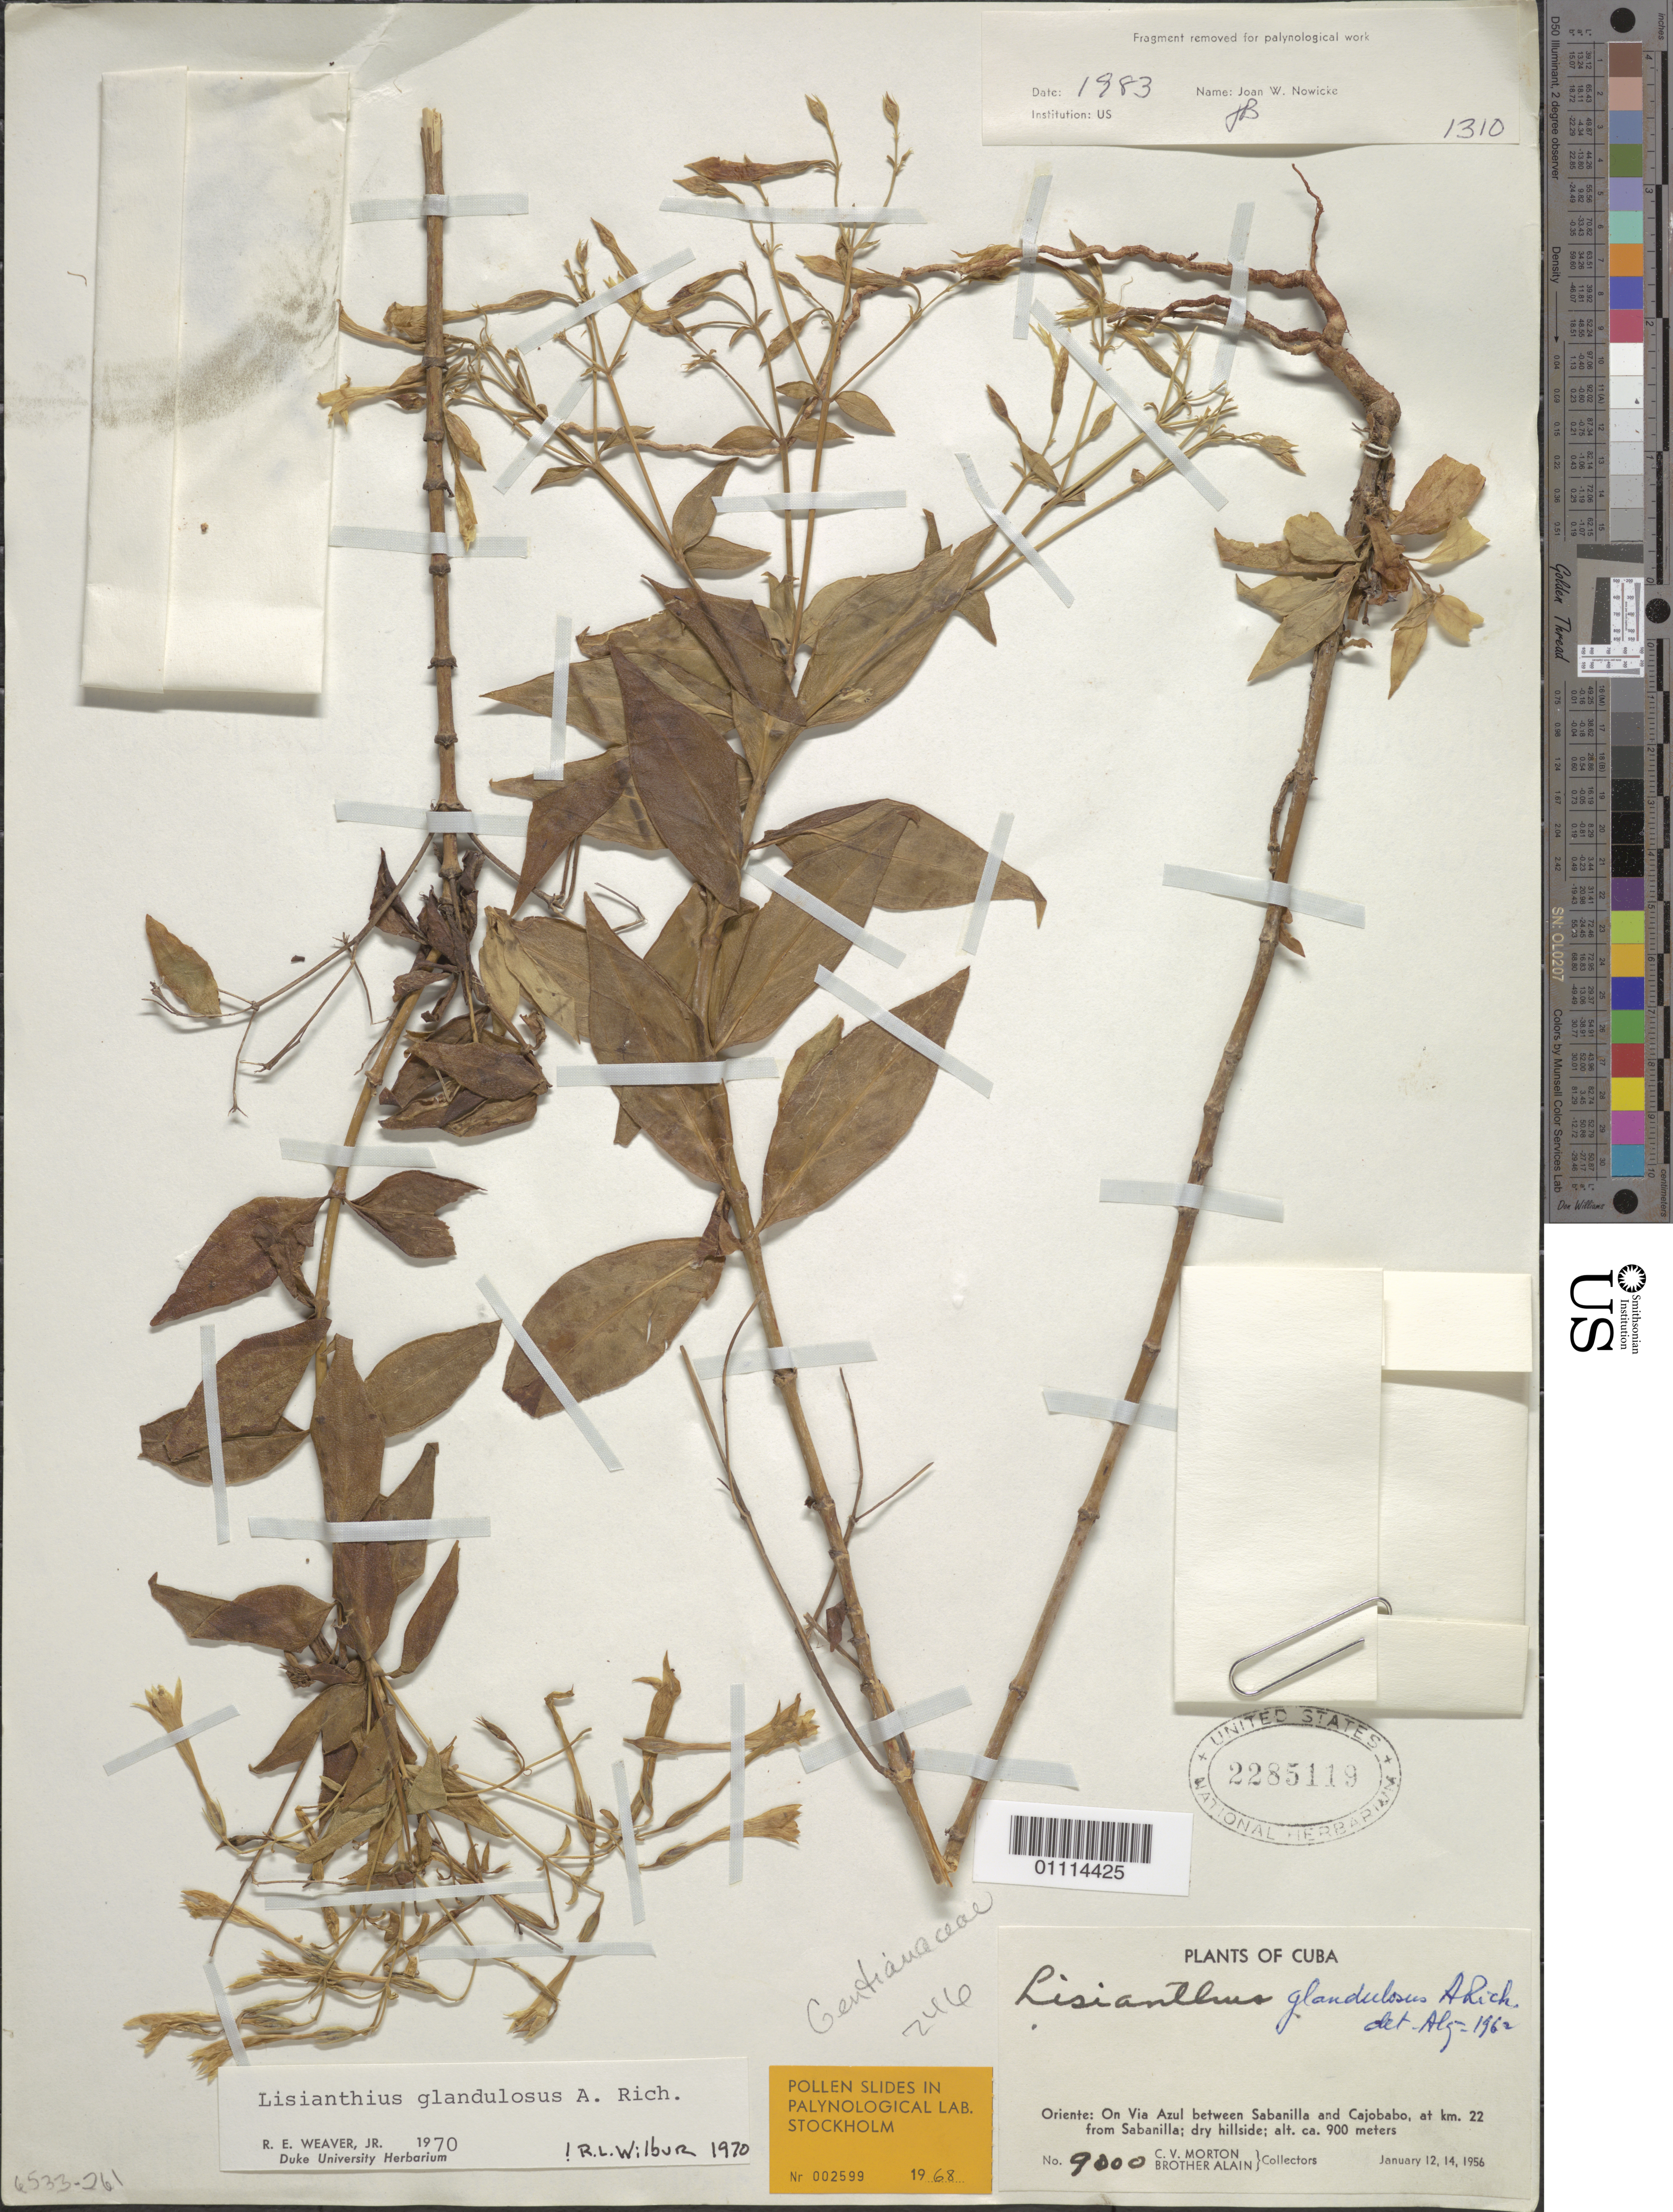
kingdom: Plantae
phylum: Tracheophyta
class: Magnoliopsida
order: Gentianales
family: Gentianaceae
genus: Lisianthius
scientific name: Lisianthius glandulosus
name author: A. Rich.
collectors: C. V. Morton & A. H. Liogier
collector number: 9000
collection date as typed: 12 Jan 1956 and 14 Jan 1956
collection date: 1956-01-12,1956-01-14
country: Cuba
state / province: Guantánamo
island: Cuba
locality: Oriente: On Via Azul between Sabanilla and Cajobabo, at km 22 from Sabanilla; dry hillside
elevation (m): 900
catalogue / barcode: US 2285119